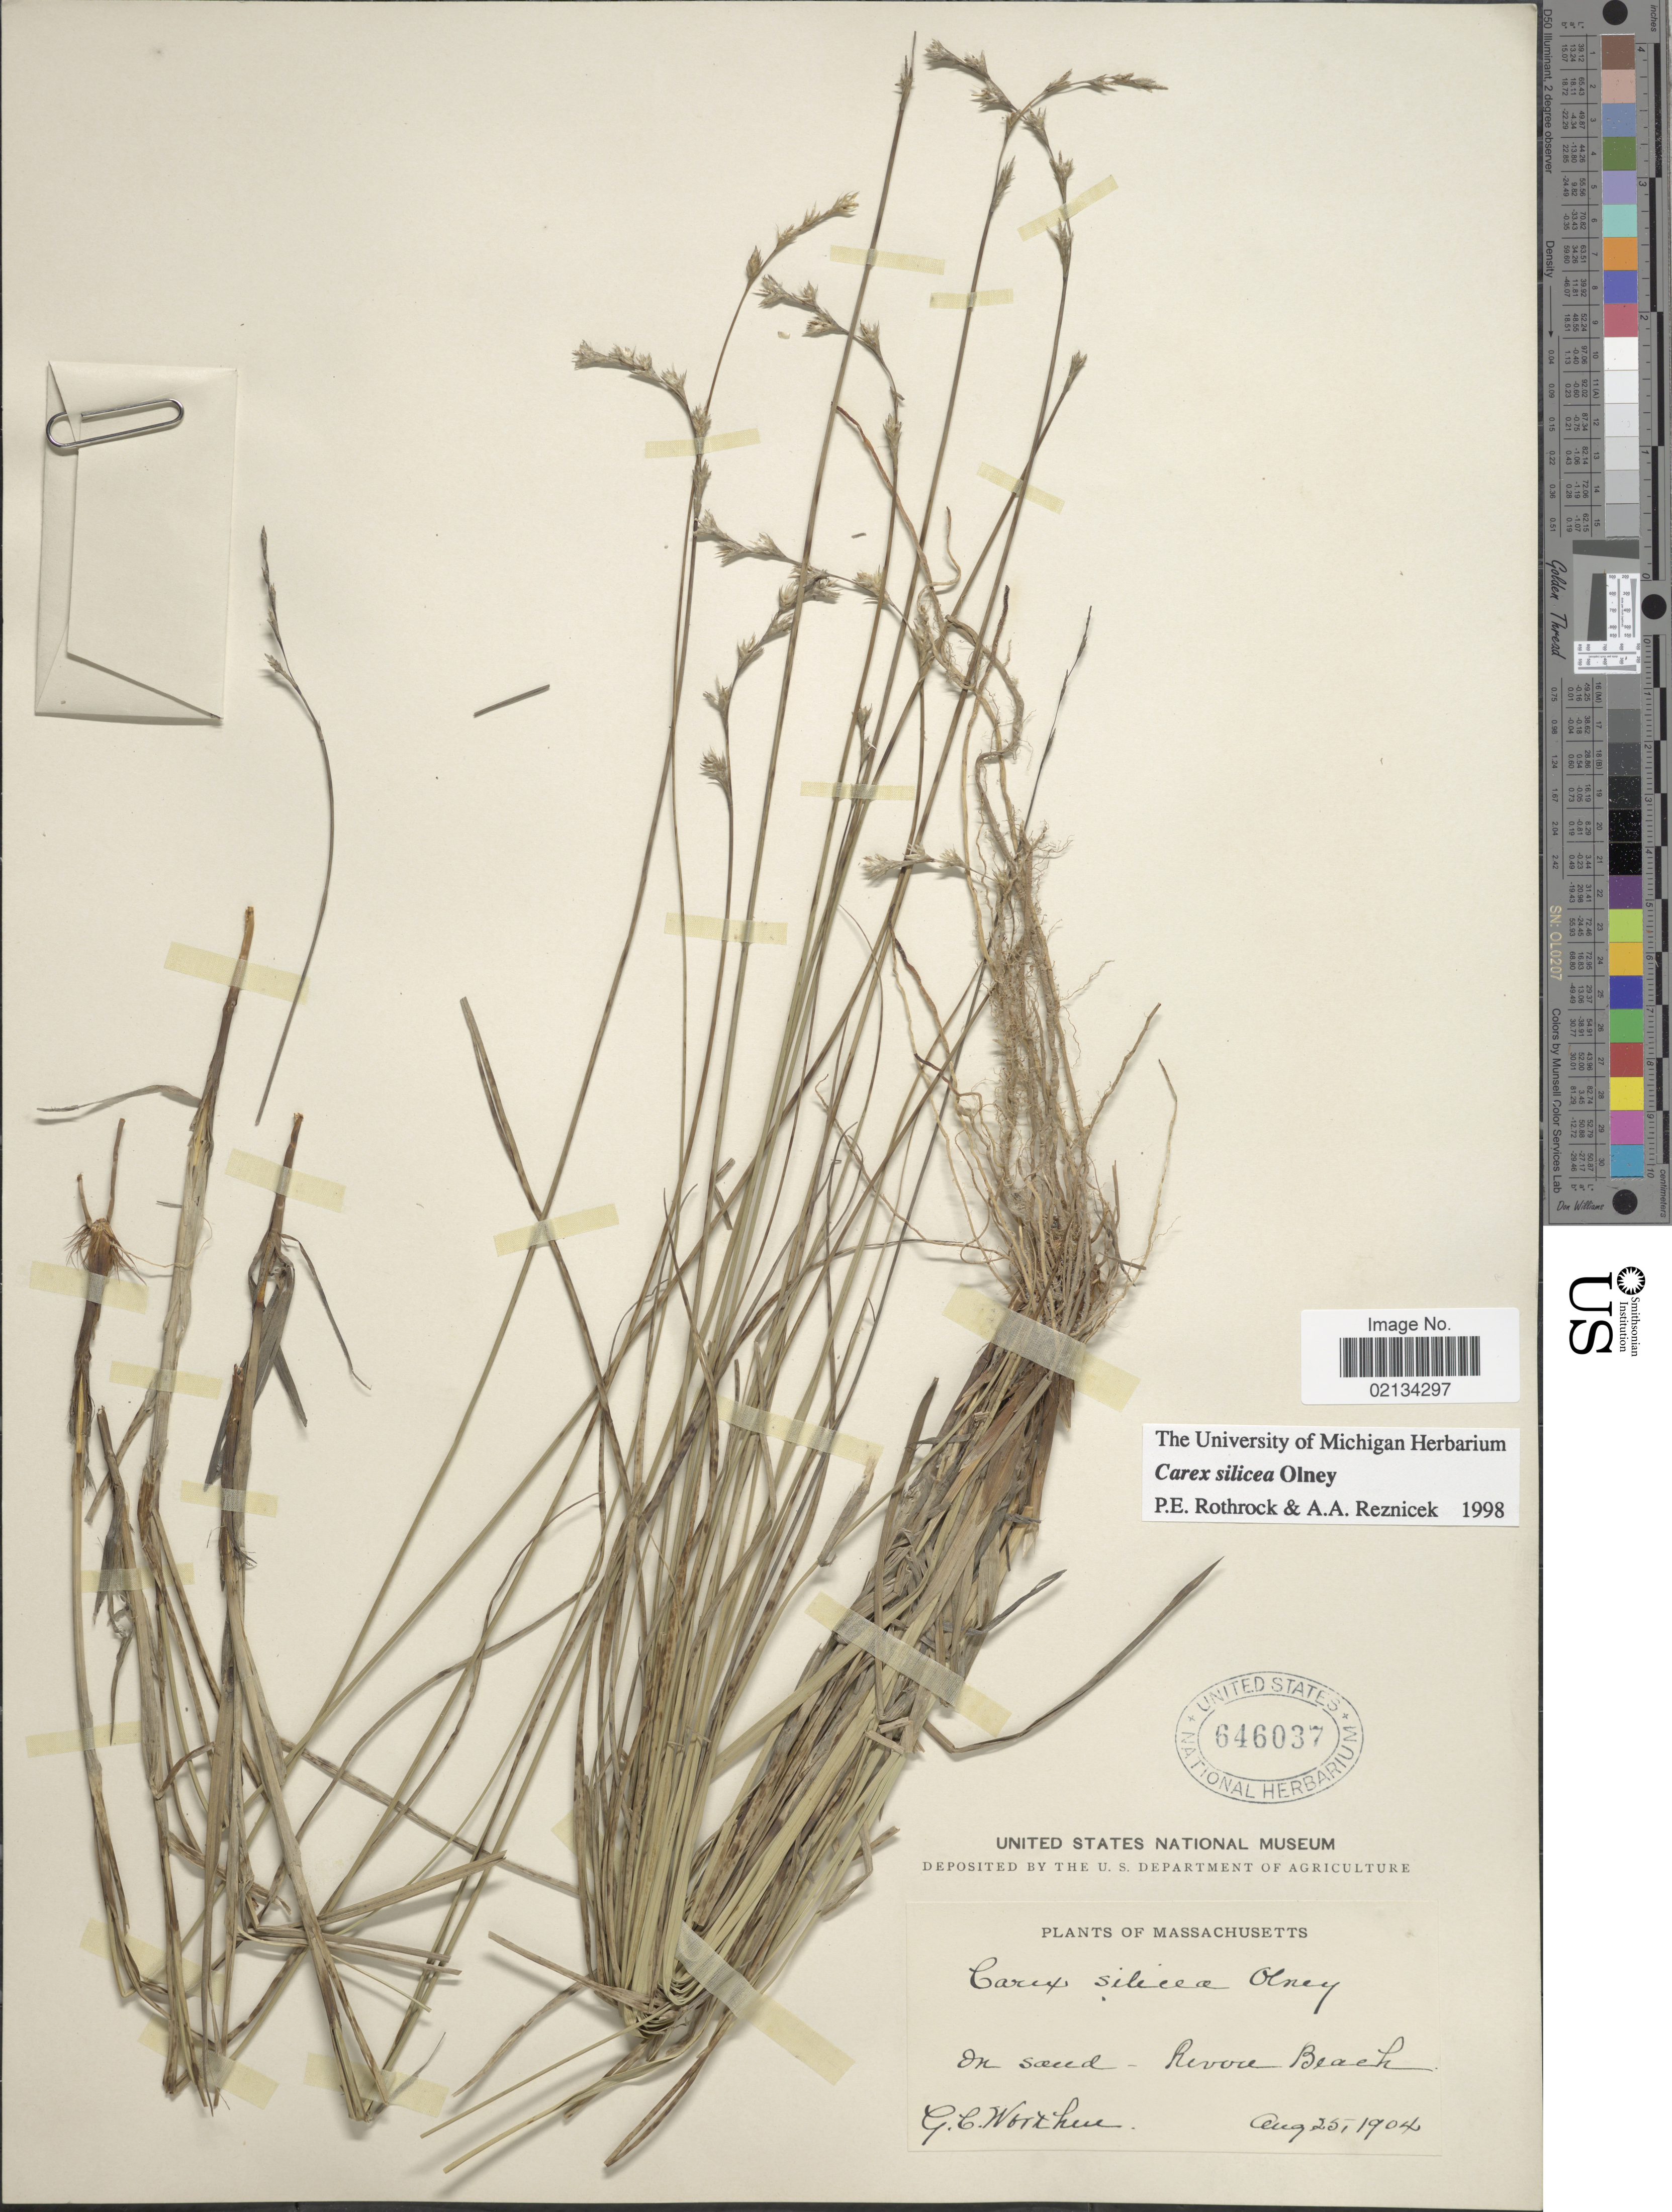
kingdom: Plantae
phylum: Tracheophyta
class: Liliopsida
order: Poales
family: Cyperaceae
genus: Carex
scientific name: Carex silicea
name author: Olney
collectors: G. Worthen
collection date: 1904-08-25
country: United States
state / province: Massachusetts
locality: On sand, Revere Beach.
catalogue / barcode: US 646037